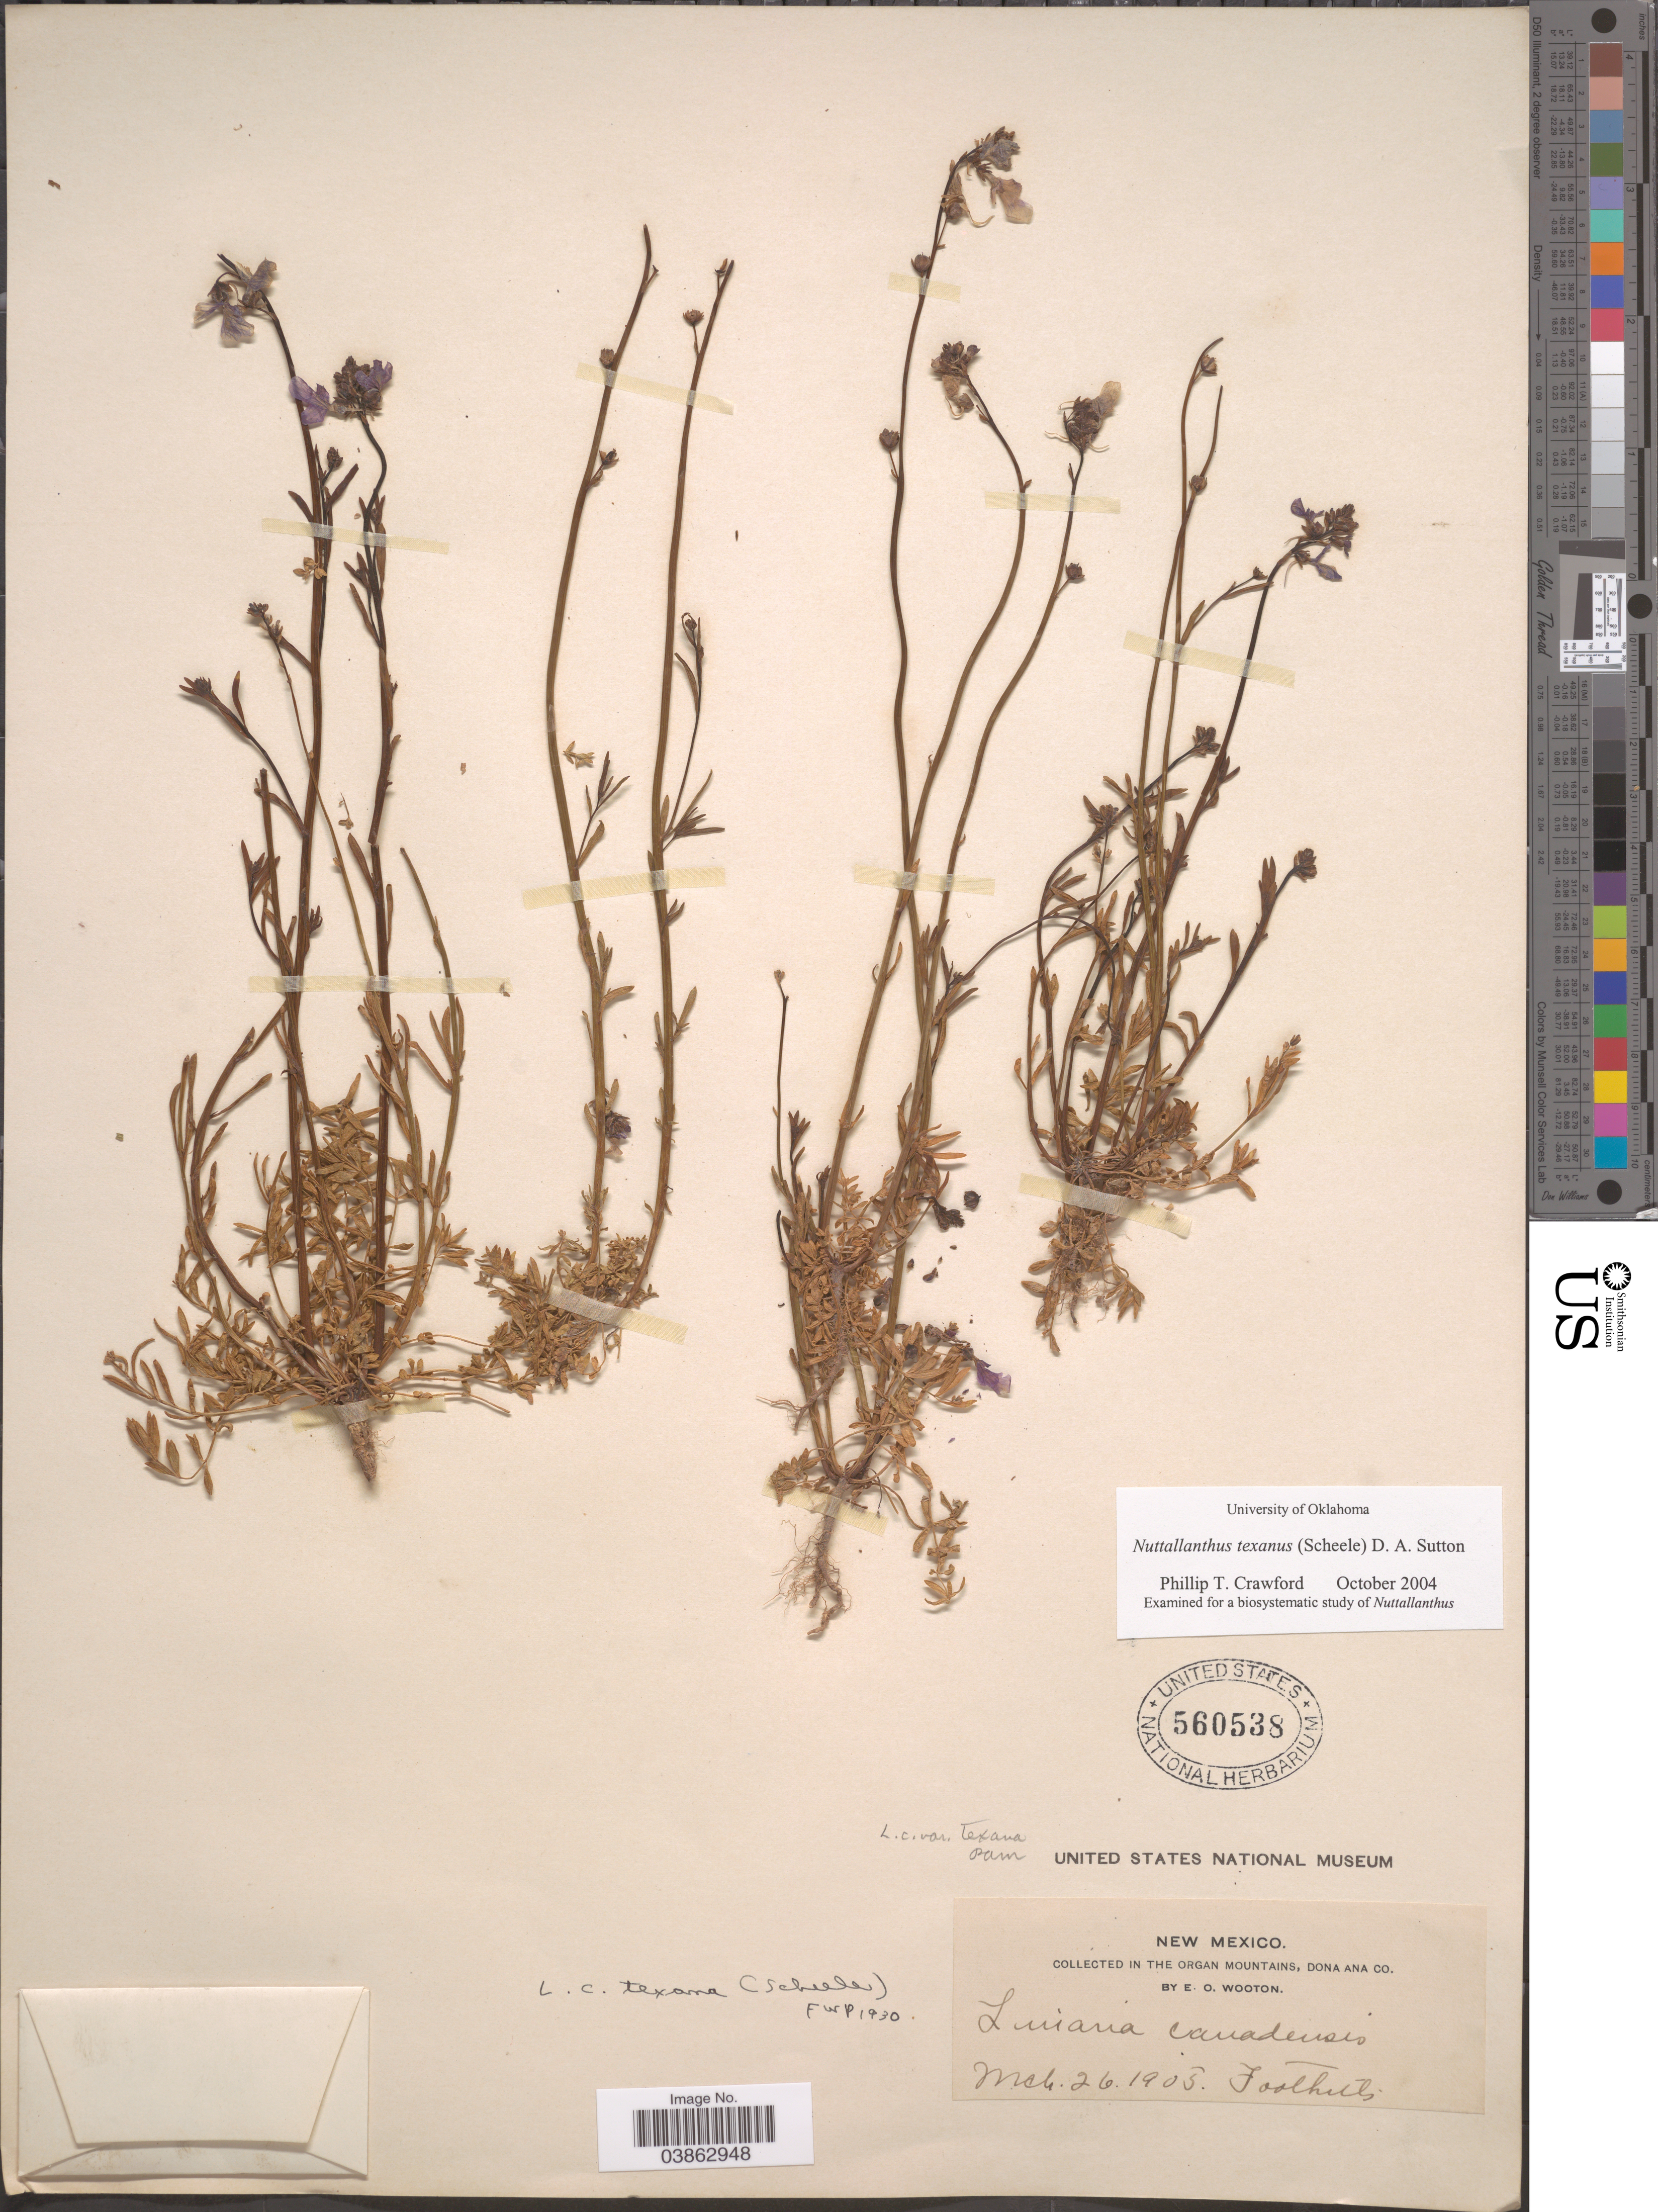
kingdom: Plantae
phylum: Tracheophyta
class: Magnoliopsida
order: Lamiales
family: Plantaginaceae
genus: Linaria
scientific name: Linaria texana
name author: Scheele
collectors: E. O. Wooton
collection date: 1905-03-26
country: United States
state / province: New Mexico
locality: In the Organ Mountains, Dona Ana Co.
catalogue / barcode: US 560538